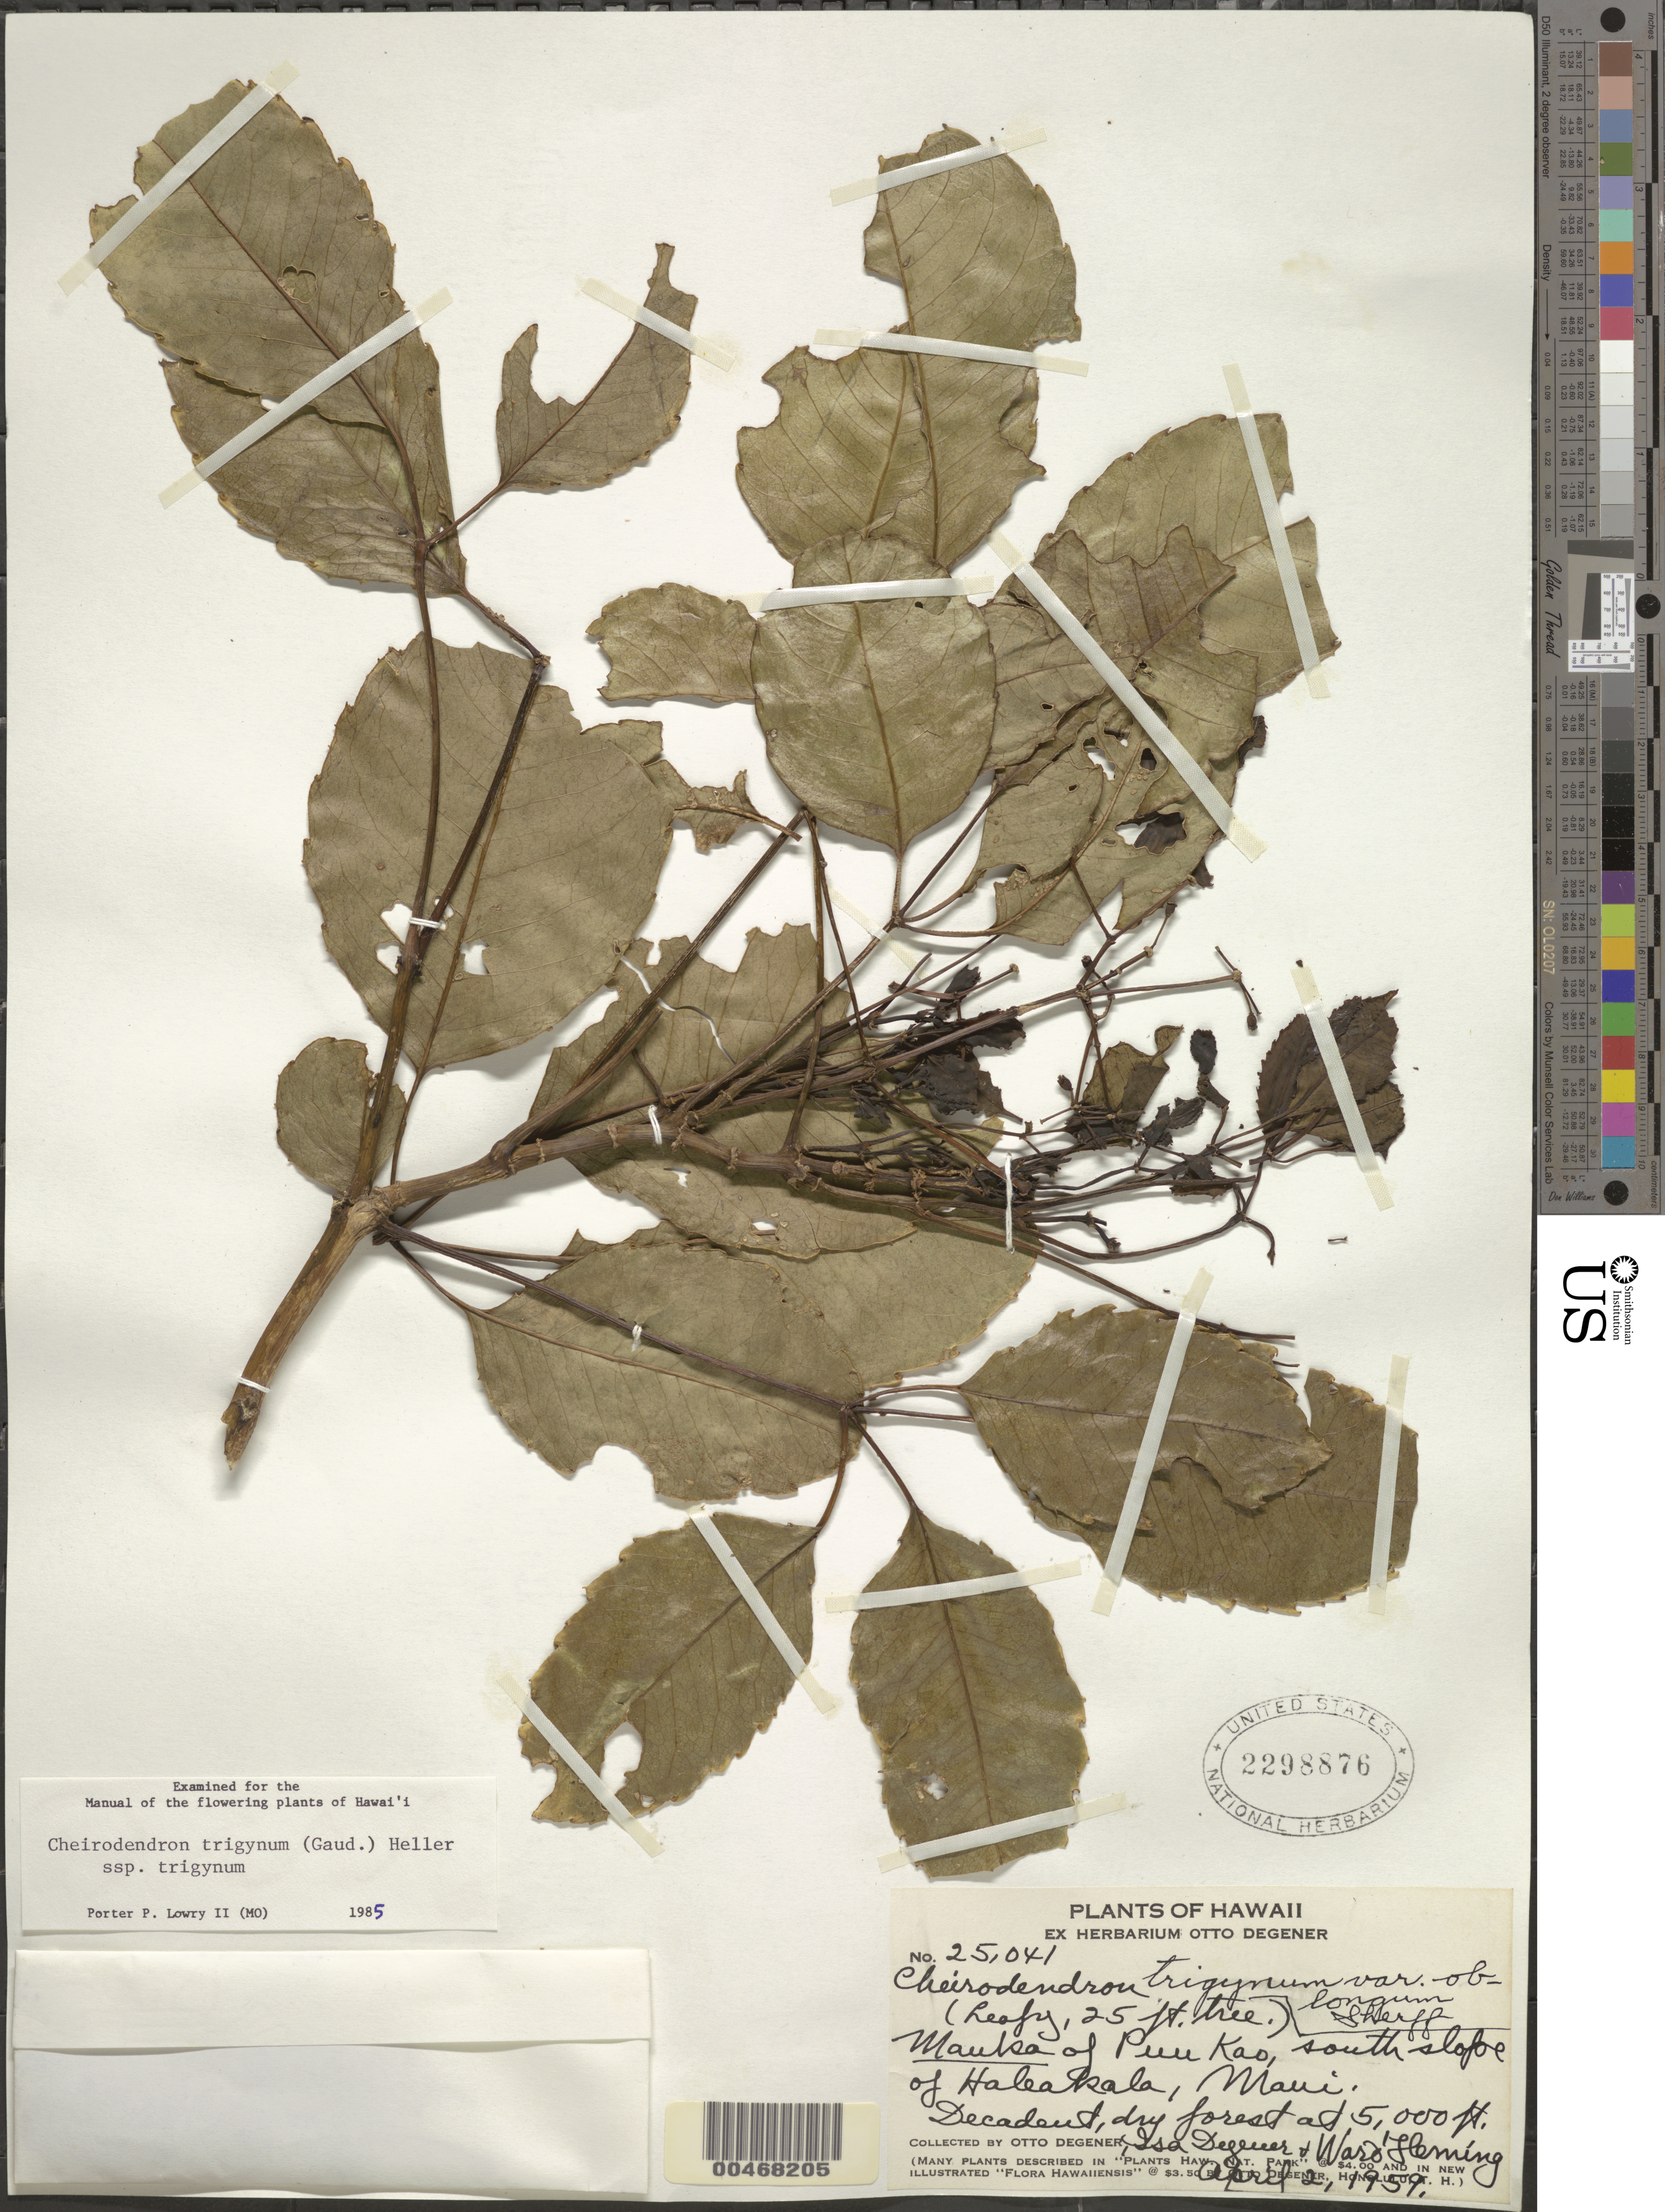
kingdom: Plantae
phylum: Tracheophyta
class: Magnoliopsida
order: Apiales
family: Araliaceae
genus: Cheirodendron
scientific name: Cheirodendron trigynum subsp. trigynum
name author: (Gaudich.) A. Heller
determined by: Lowry, P. P., (MO), Missouri Botanical Garden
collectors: O. Degener, I. Degener & W. Fleming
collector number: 25041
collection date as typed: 2 Apr 1959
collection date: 1959-04-02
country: United States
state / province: Hawaii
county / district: Maui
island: Maui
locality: Mauka of Puu Kao, S slope of Haleakala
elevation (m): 1524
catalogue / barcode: US 2298876